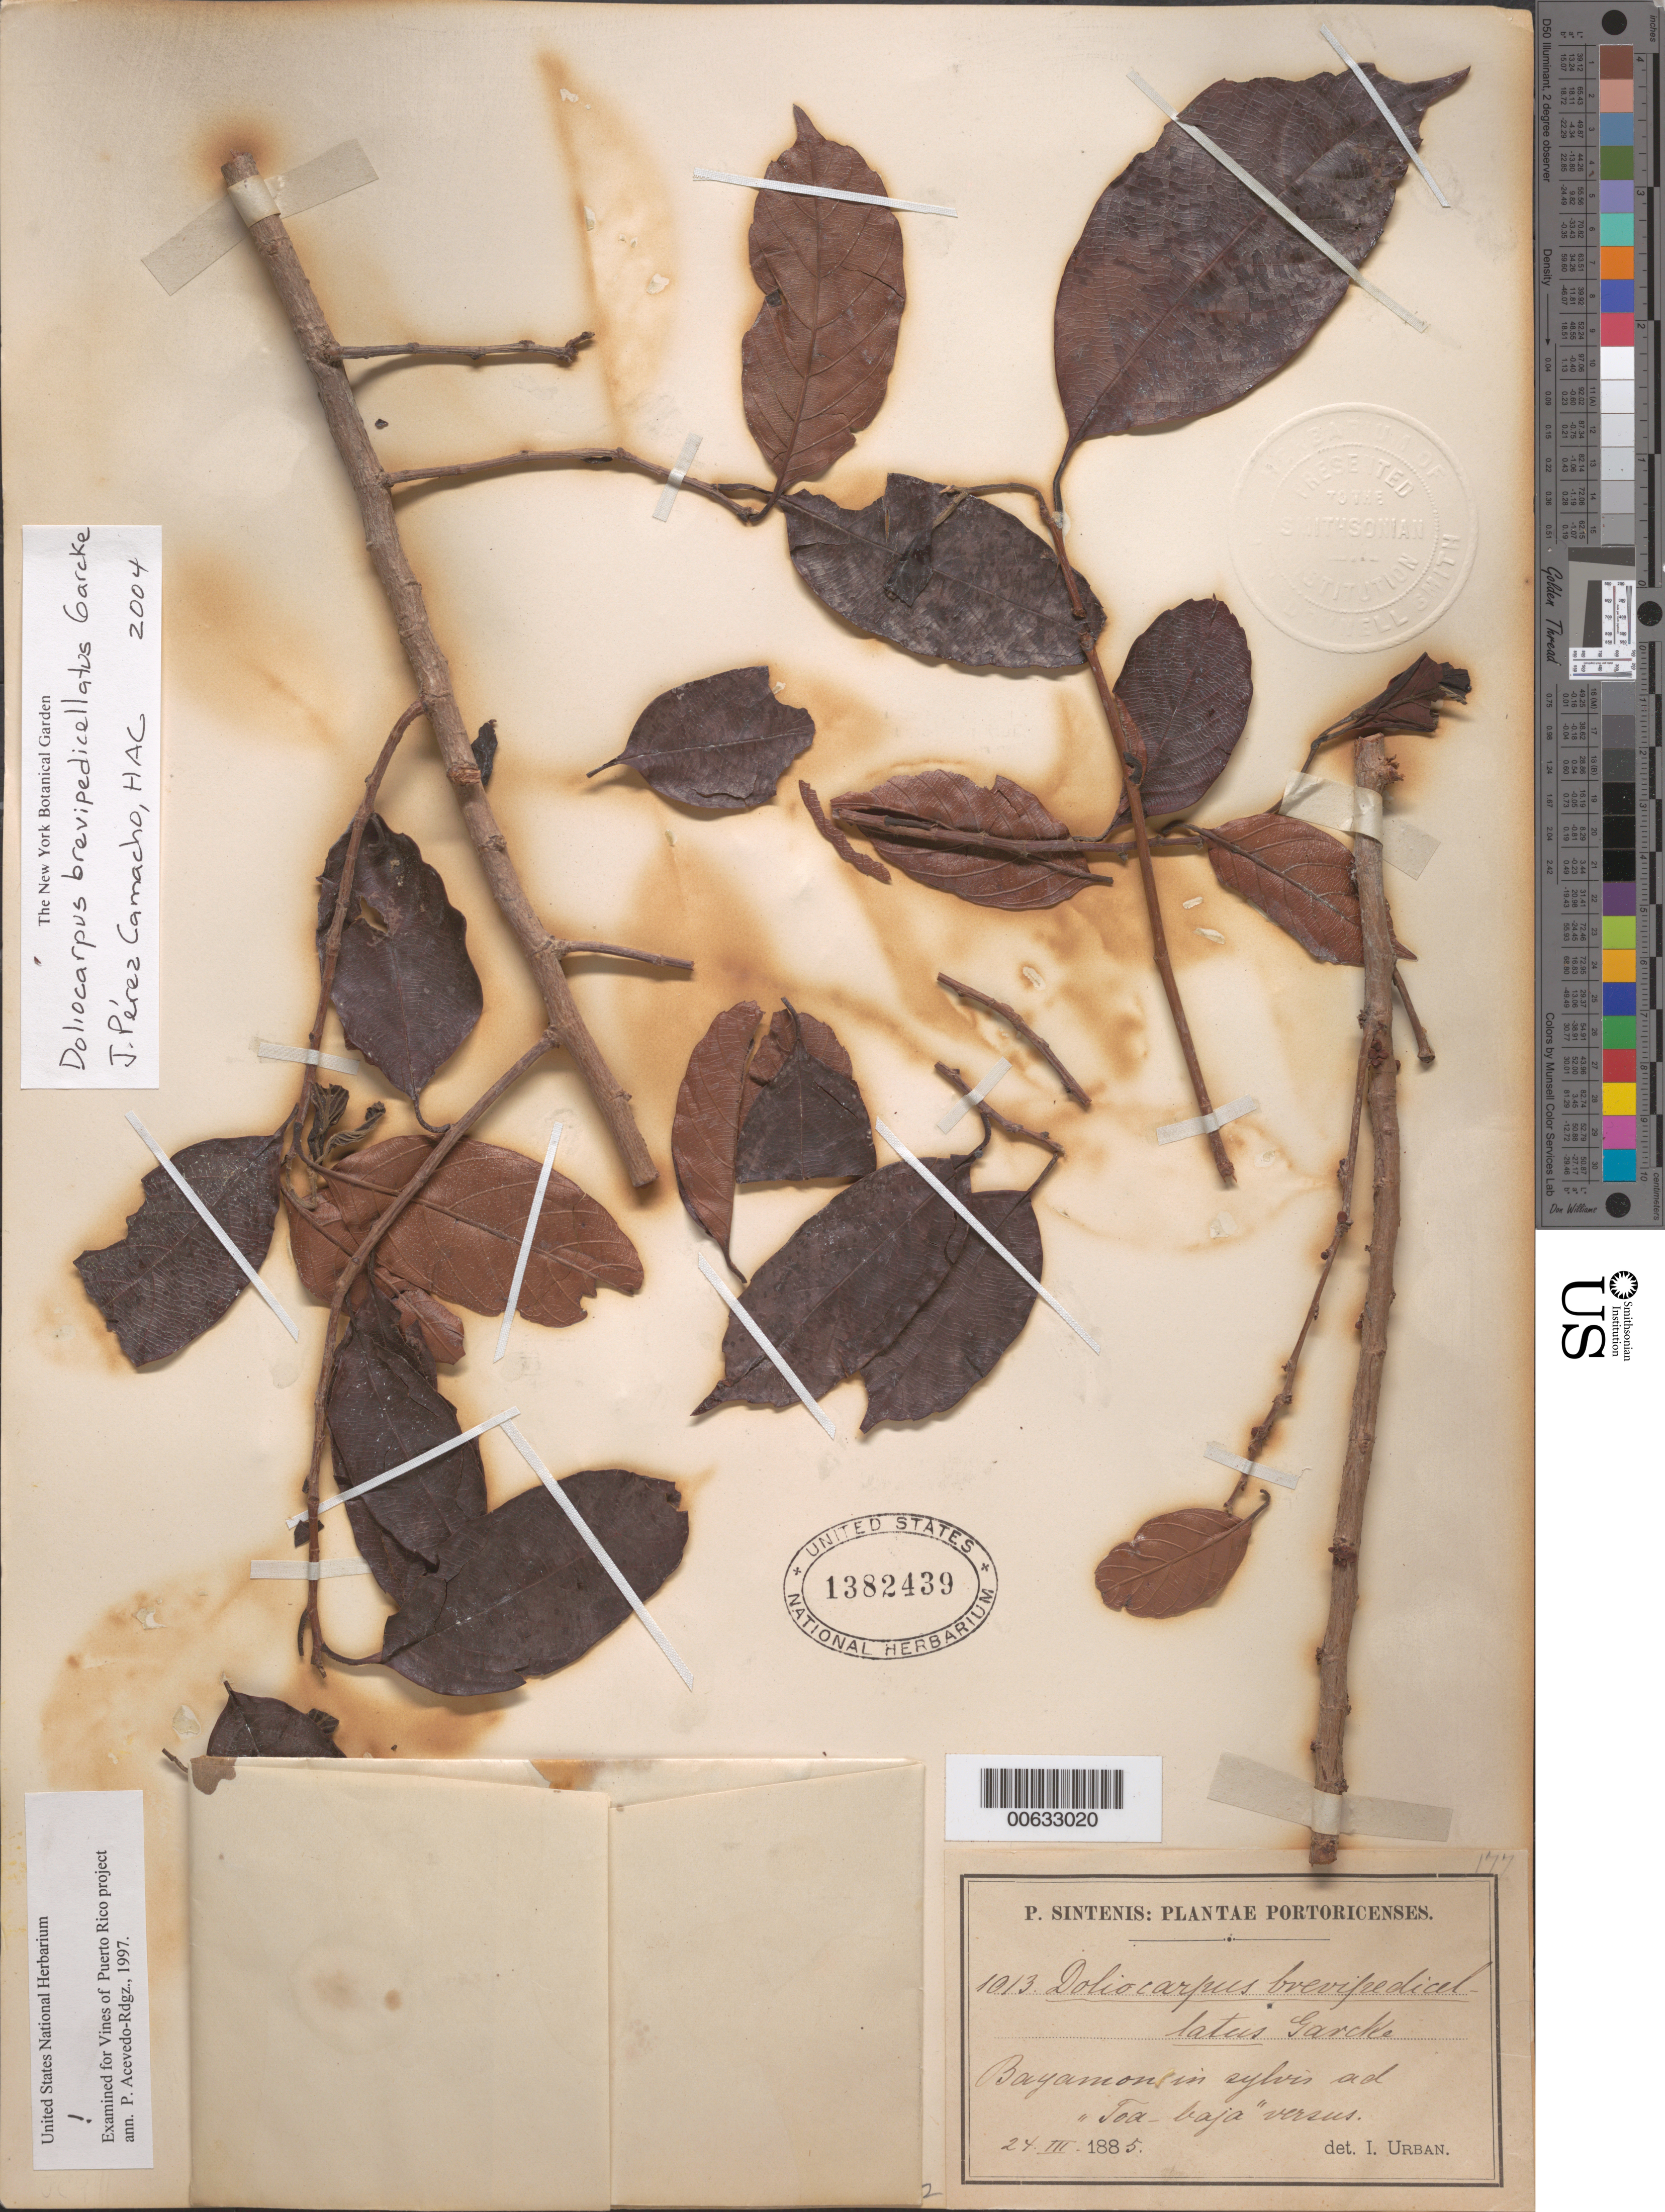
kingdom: Plantae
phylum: Tracheophyta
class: Magnoliopsida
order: Dilleniales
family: Dilleniaceae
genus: Doliocarpus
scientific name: Doliocarpus brevipedicellatus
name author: Garcke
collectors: P. Sintenis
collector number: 1013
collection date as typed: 24 Mar 1885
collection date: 1885-03-24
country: Puerto Rico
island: Greater Antilles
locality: Bayamon, in sylvis ad Toa-baja versus.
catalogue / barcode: US 1382439